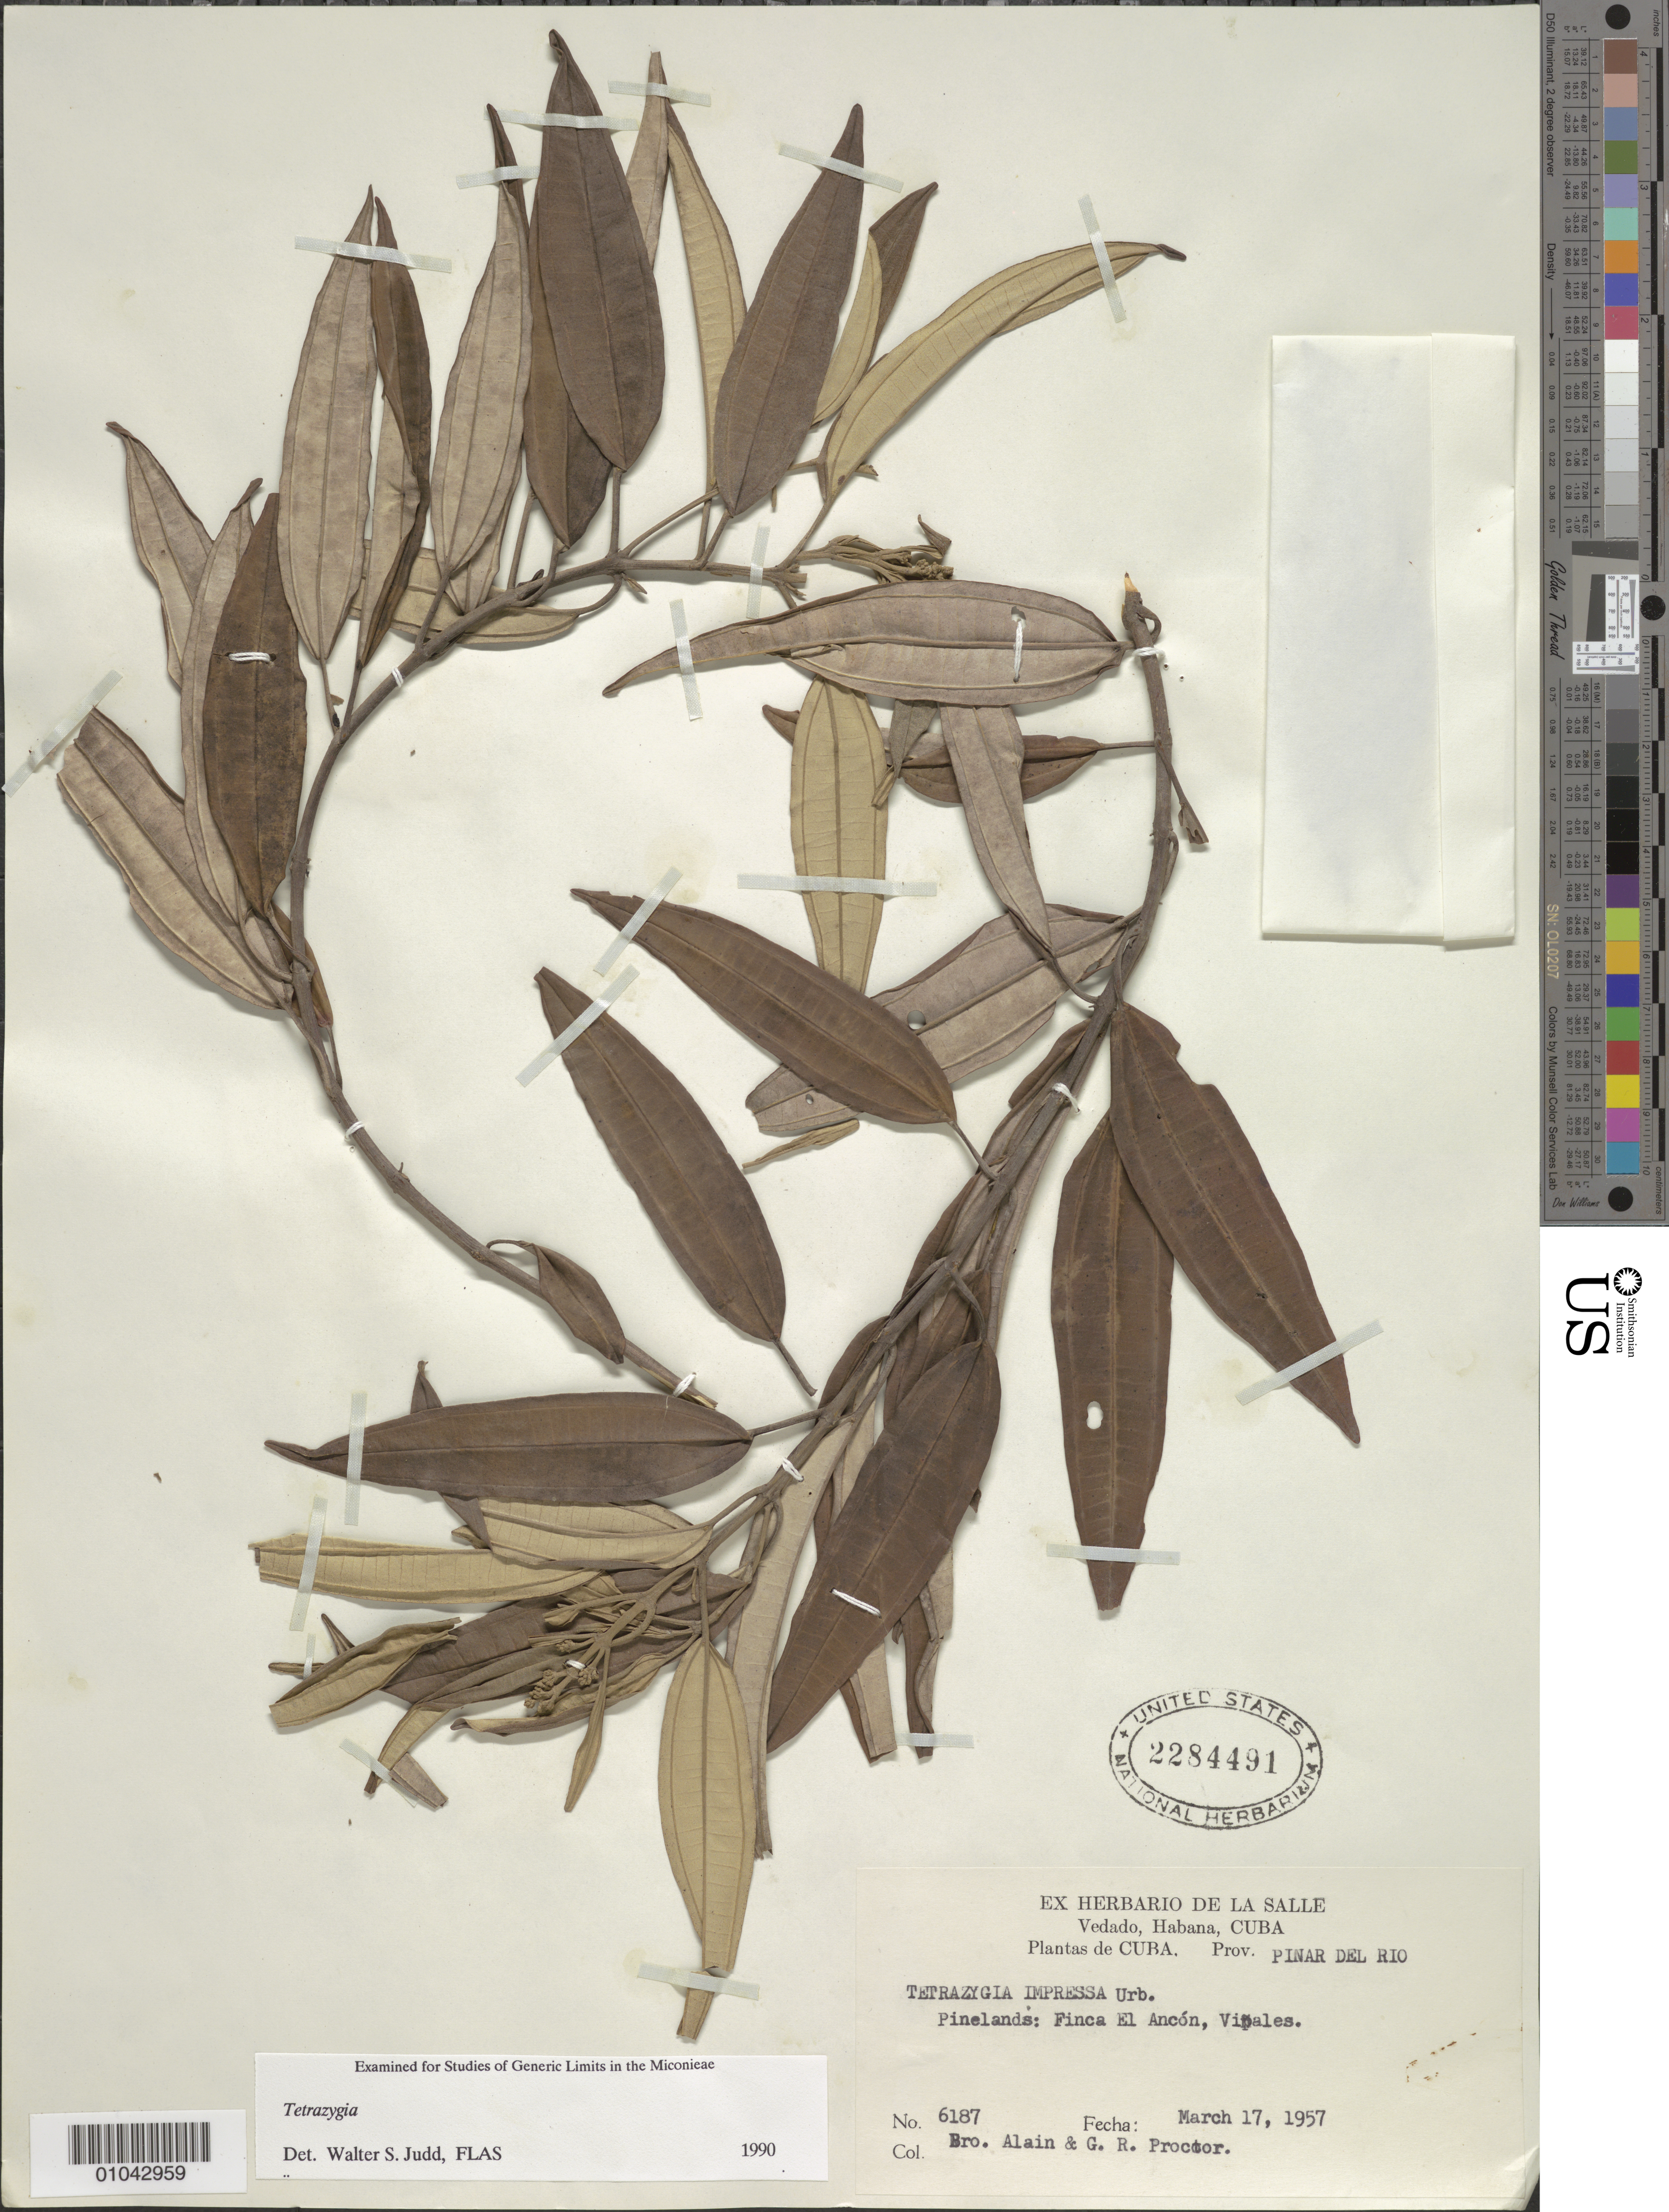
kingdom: Plantae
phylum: Tracheophyta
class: Magnoliopsida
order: Myrtales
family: Melastomataceae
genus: Tetrazygia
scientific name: Tetrazygia impressa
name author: Urb.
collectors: A. H. Liogier & G. R. Proctor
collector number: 6187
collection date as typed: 17 Mar 1957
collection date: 1957-03-17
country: Cuba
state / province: Pinar del Río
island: Cuba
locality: Finca El Ancón, Viñales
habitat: Pinelands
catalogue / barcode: US 2284491